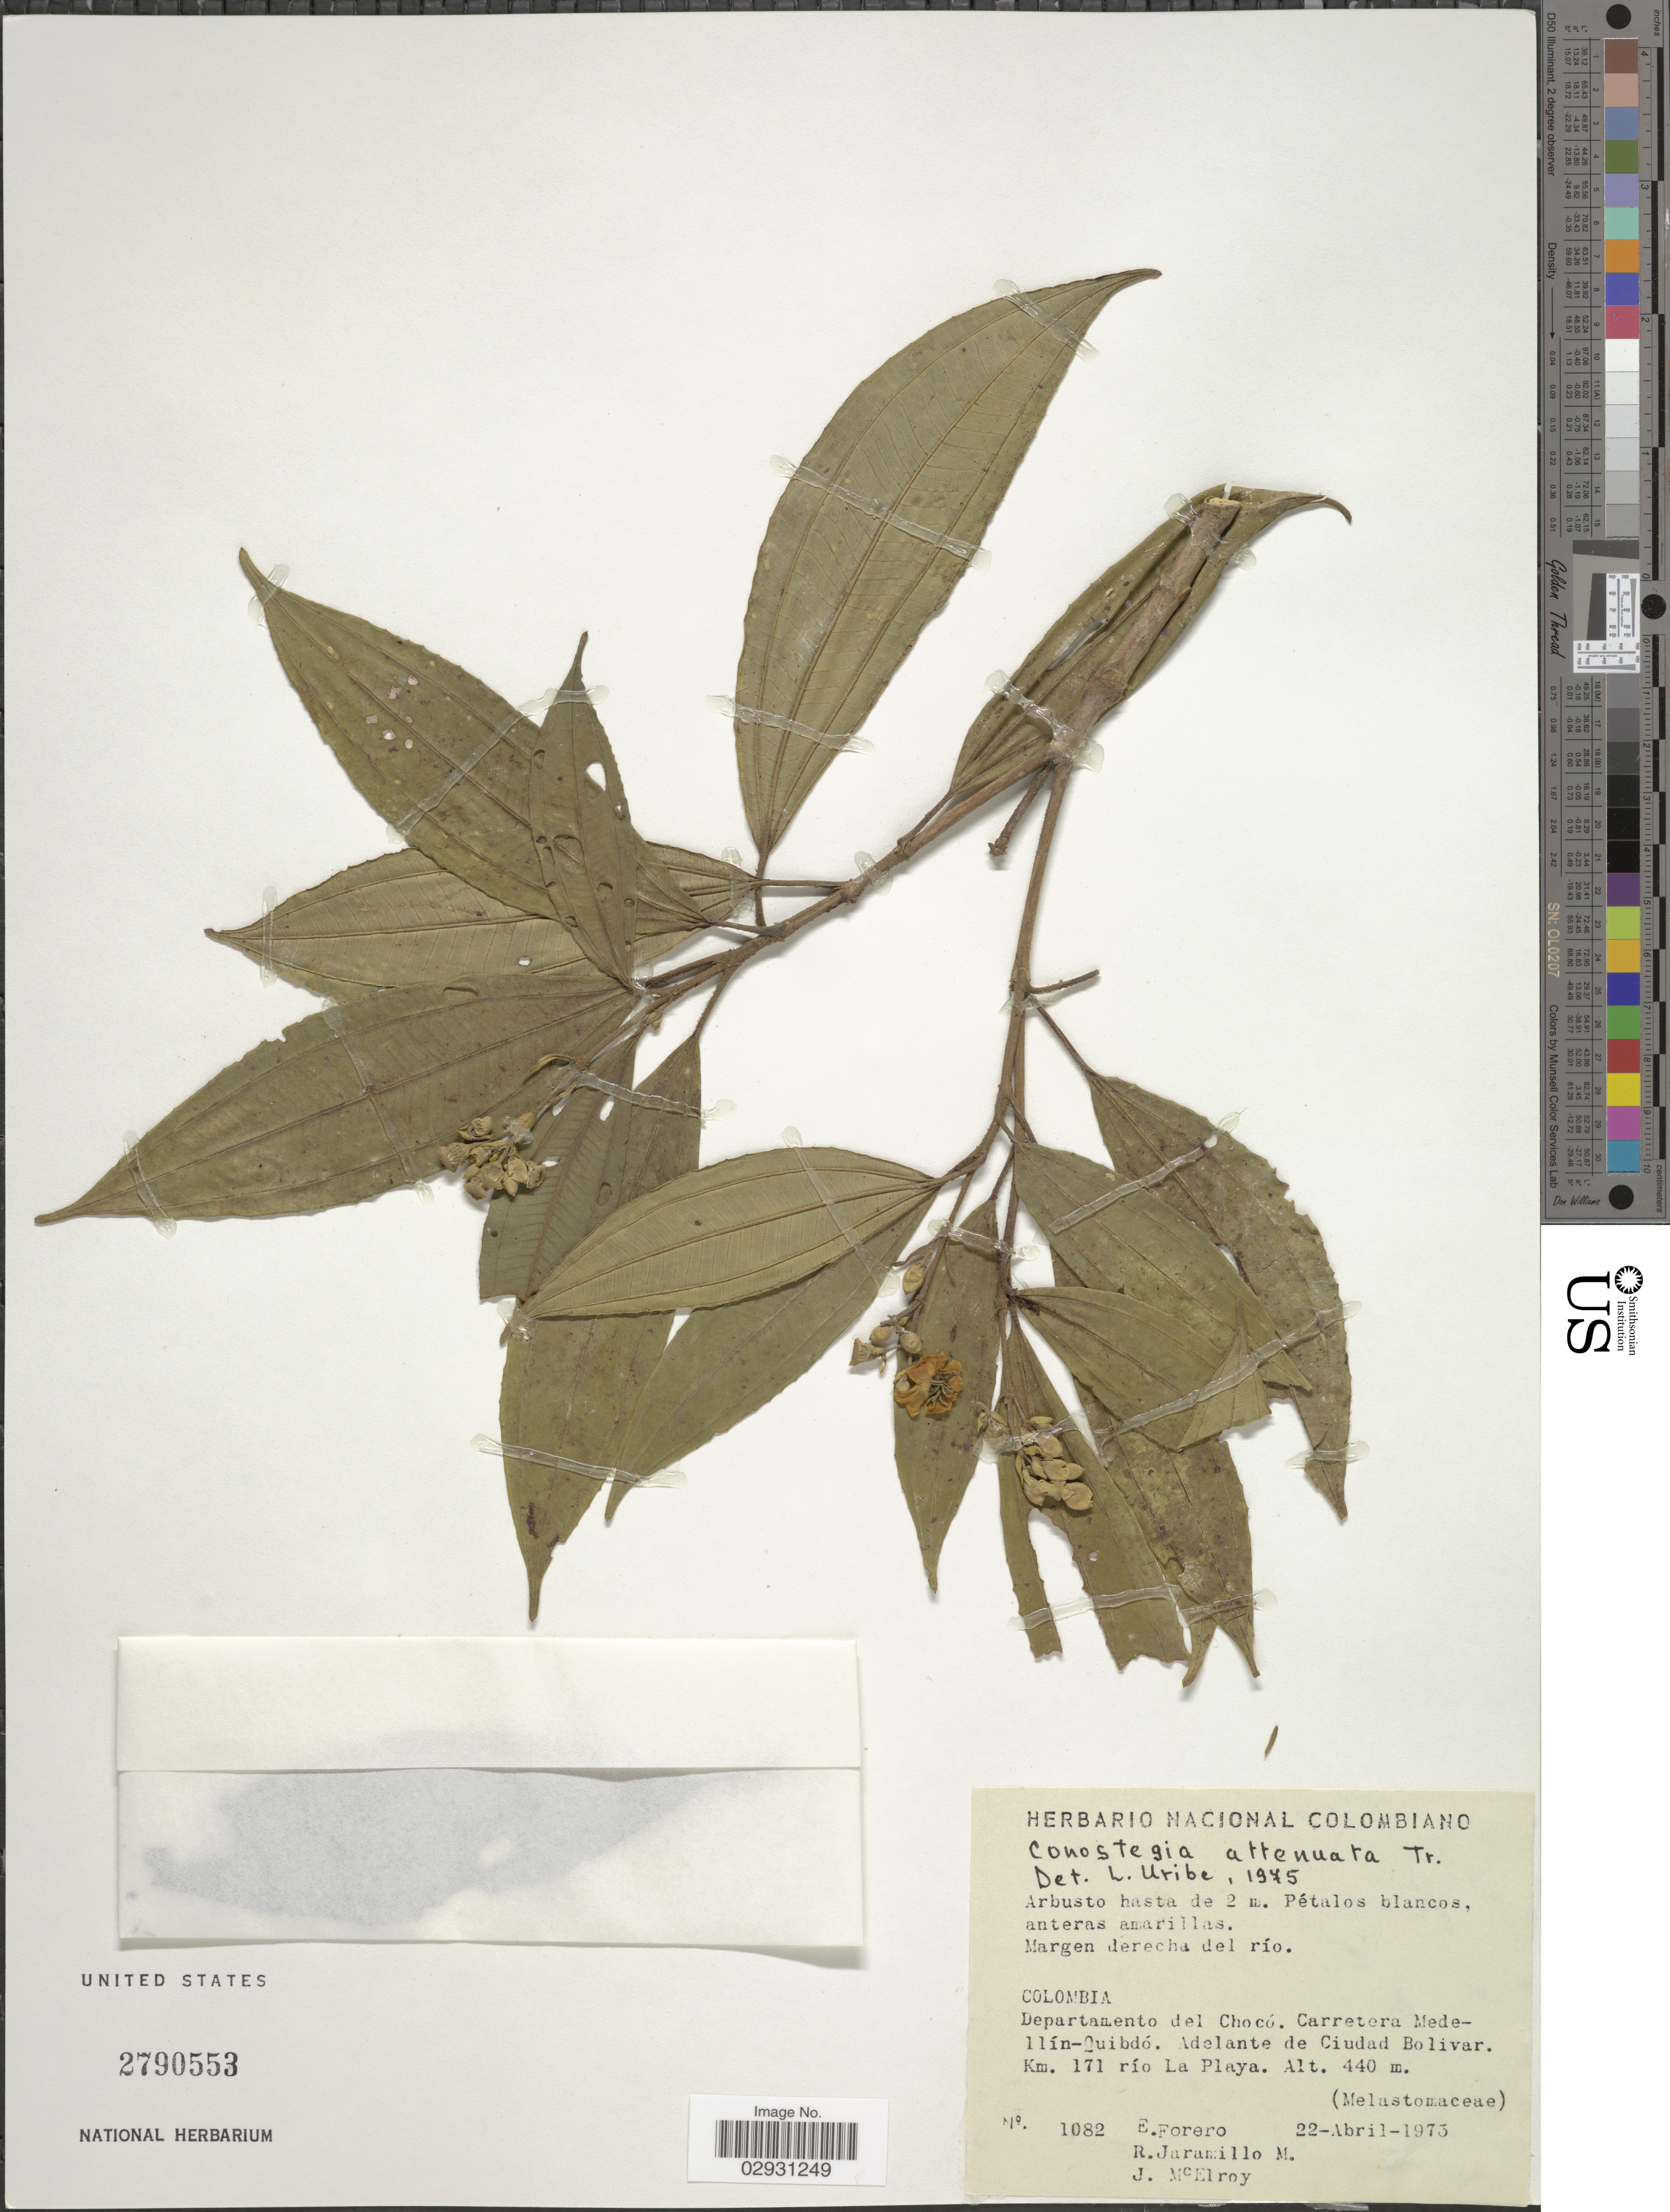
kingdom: Plantae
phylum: Tracheophyta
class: Magnoliopsida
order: Myrtales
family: Melastomataceae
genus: Conostegia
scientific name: Conostegia attenuata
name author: Triana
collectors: E. Forero, R. Jaramillo M. & J. B. McElroy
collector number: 1082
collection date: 1973-04-22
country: Colombia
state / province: Chocó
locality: Departamento del Chocó. Carretera Medellín-Quibdó. Adelante de Ciudad Bolivar. Km. 171 río La Playa.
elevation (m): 440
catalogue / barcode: US 2790553